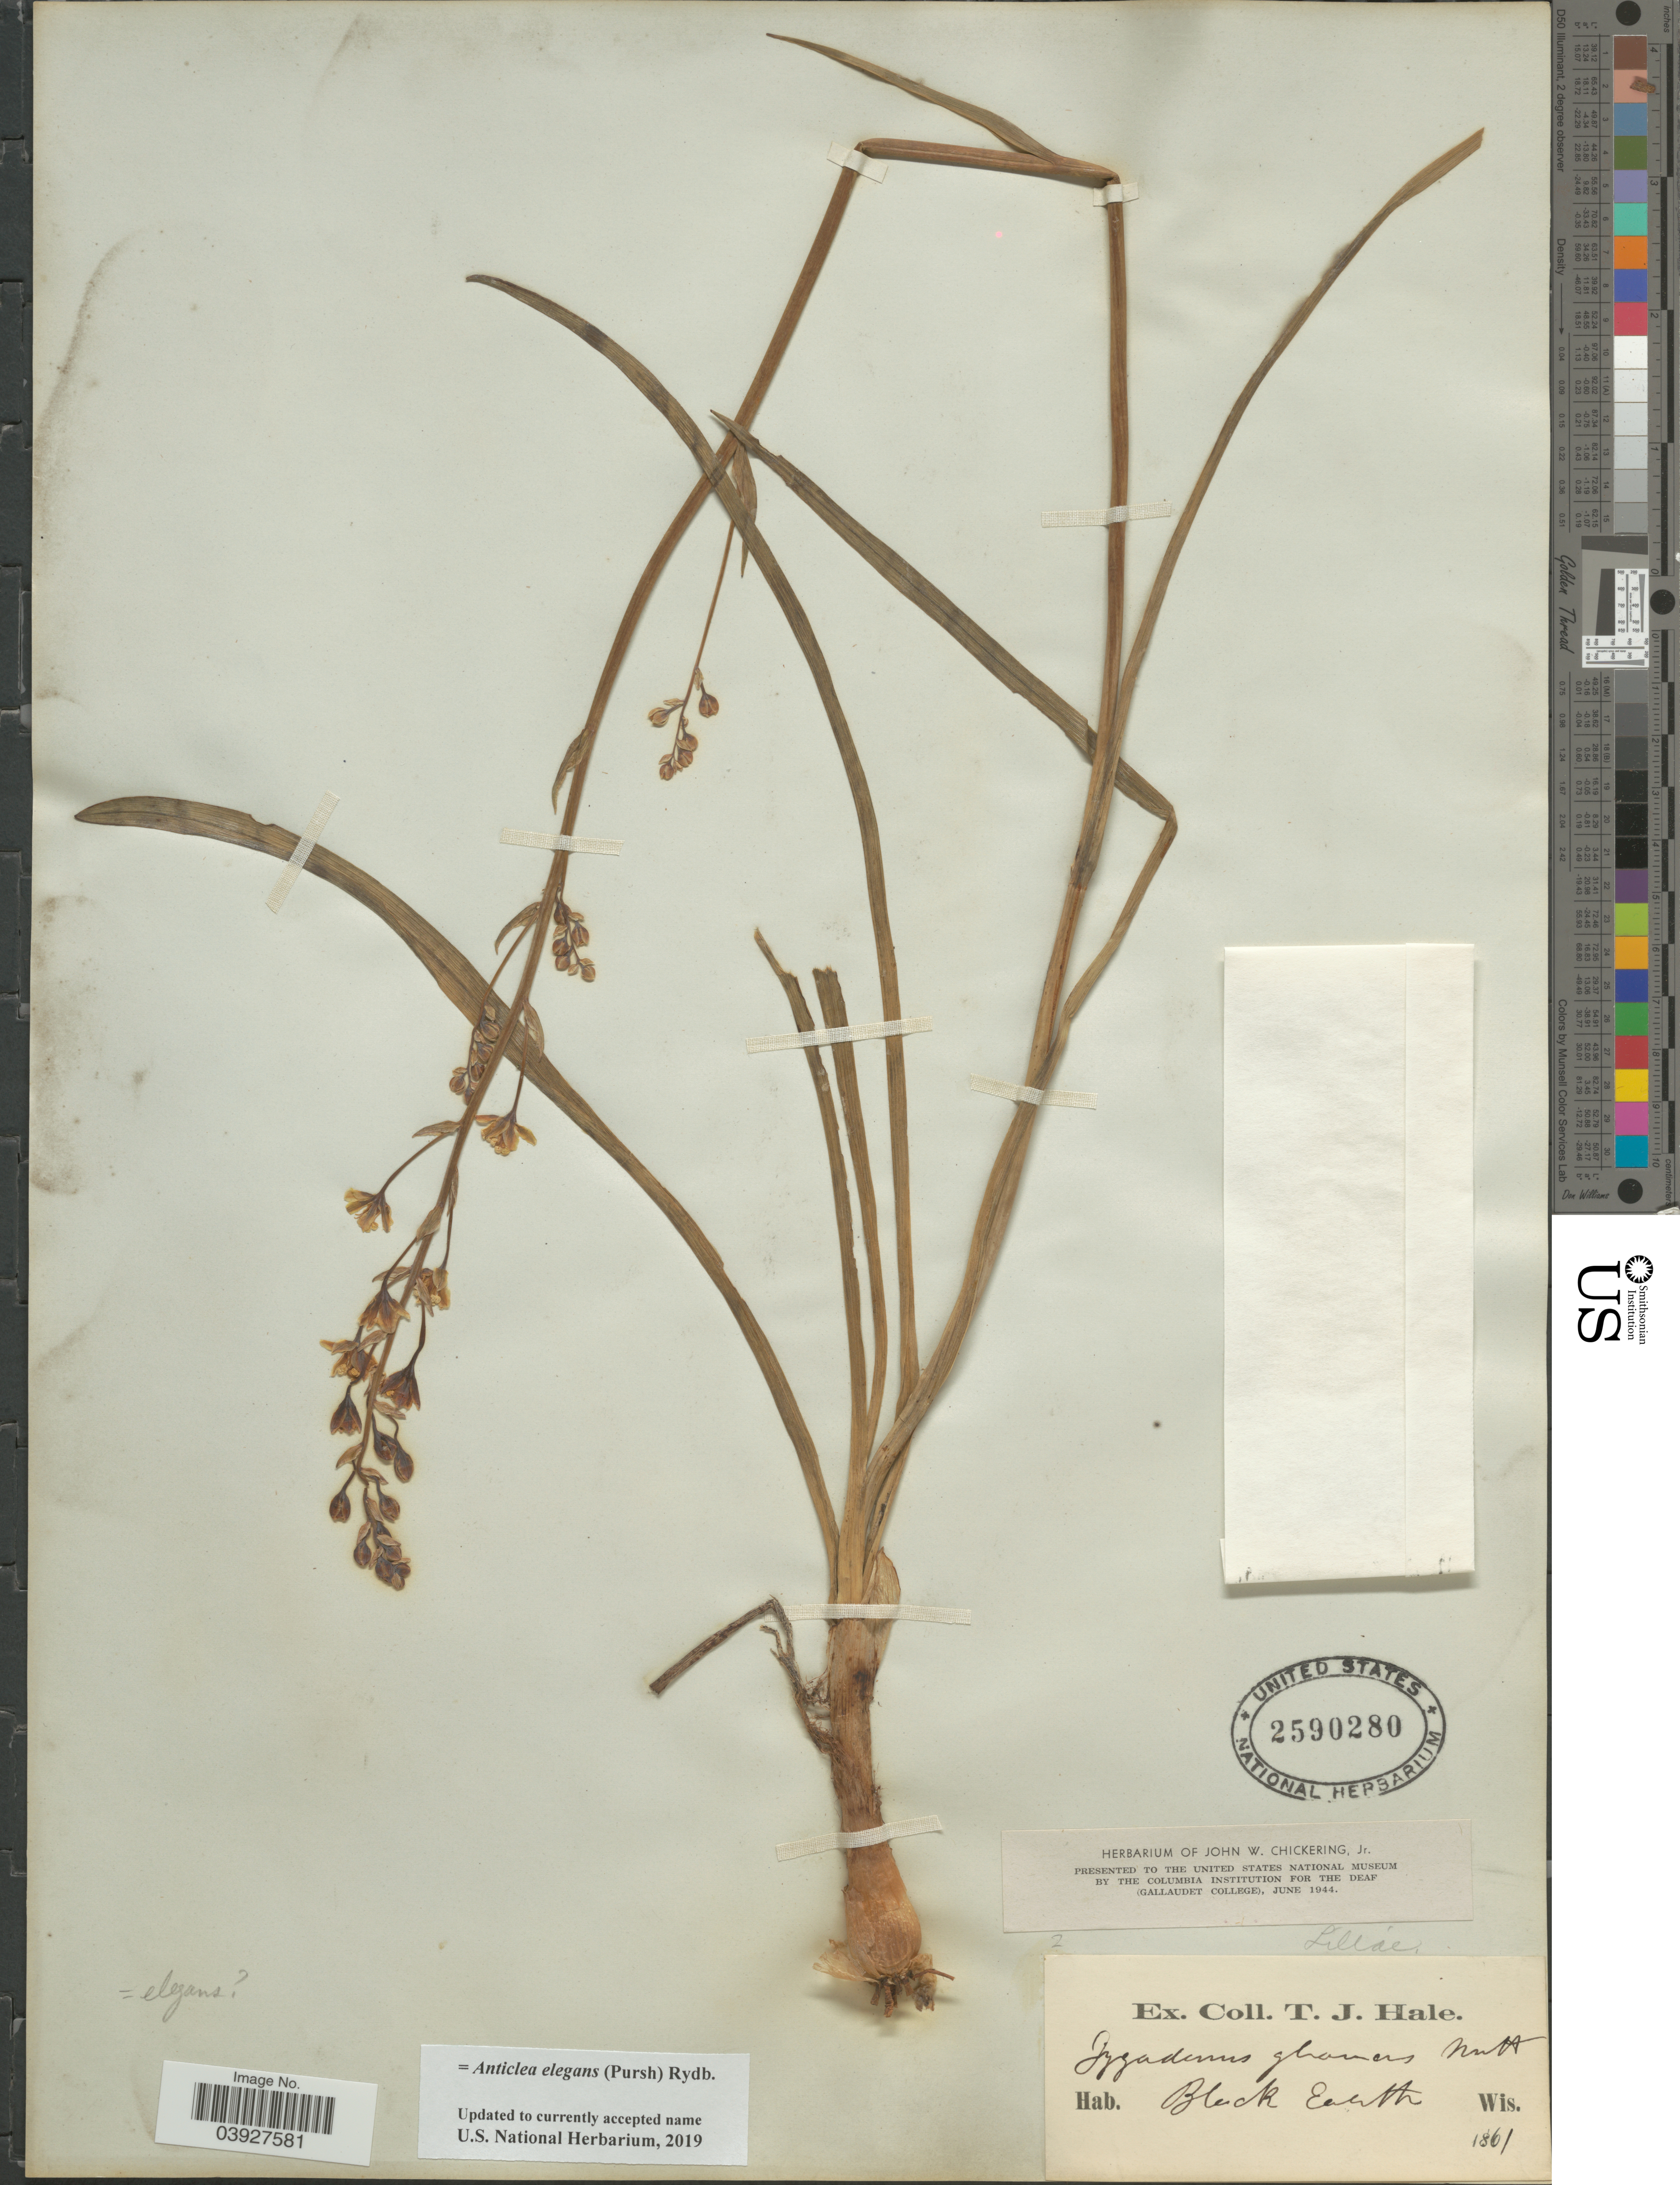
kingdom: Plantae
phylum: Tracheophyta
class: Liliopsida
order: Liliales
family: Melanthiaceae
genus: Anticlea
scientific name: Anticlea elegans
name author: (Pursh) Rydb.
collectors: T. Hale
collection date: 1861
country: United States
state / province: Wisconsin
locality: Black Earth.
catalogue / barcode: US 2590280